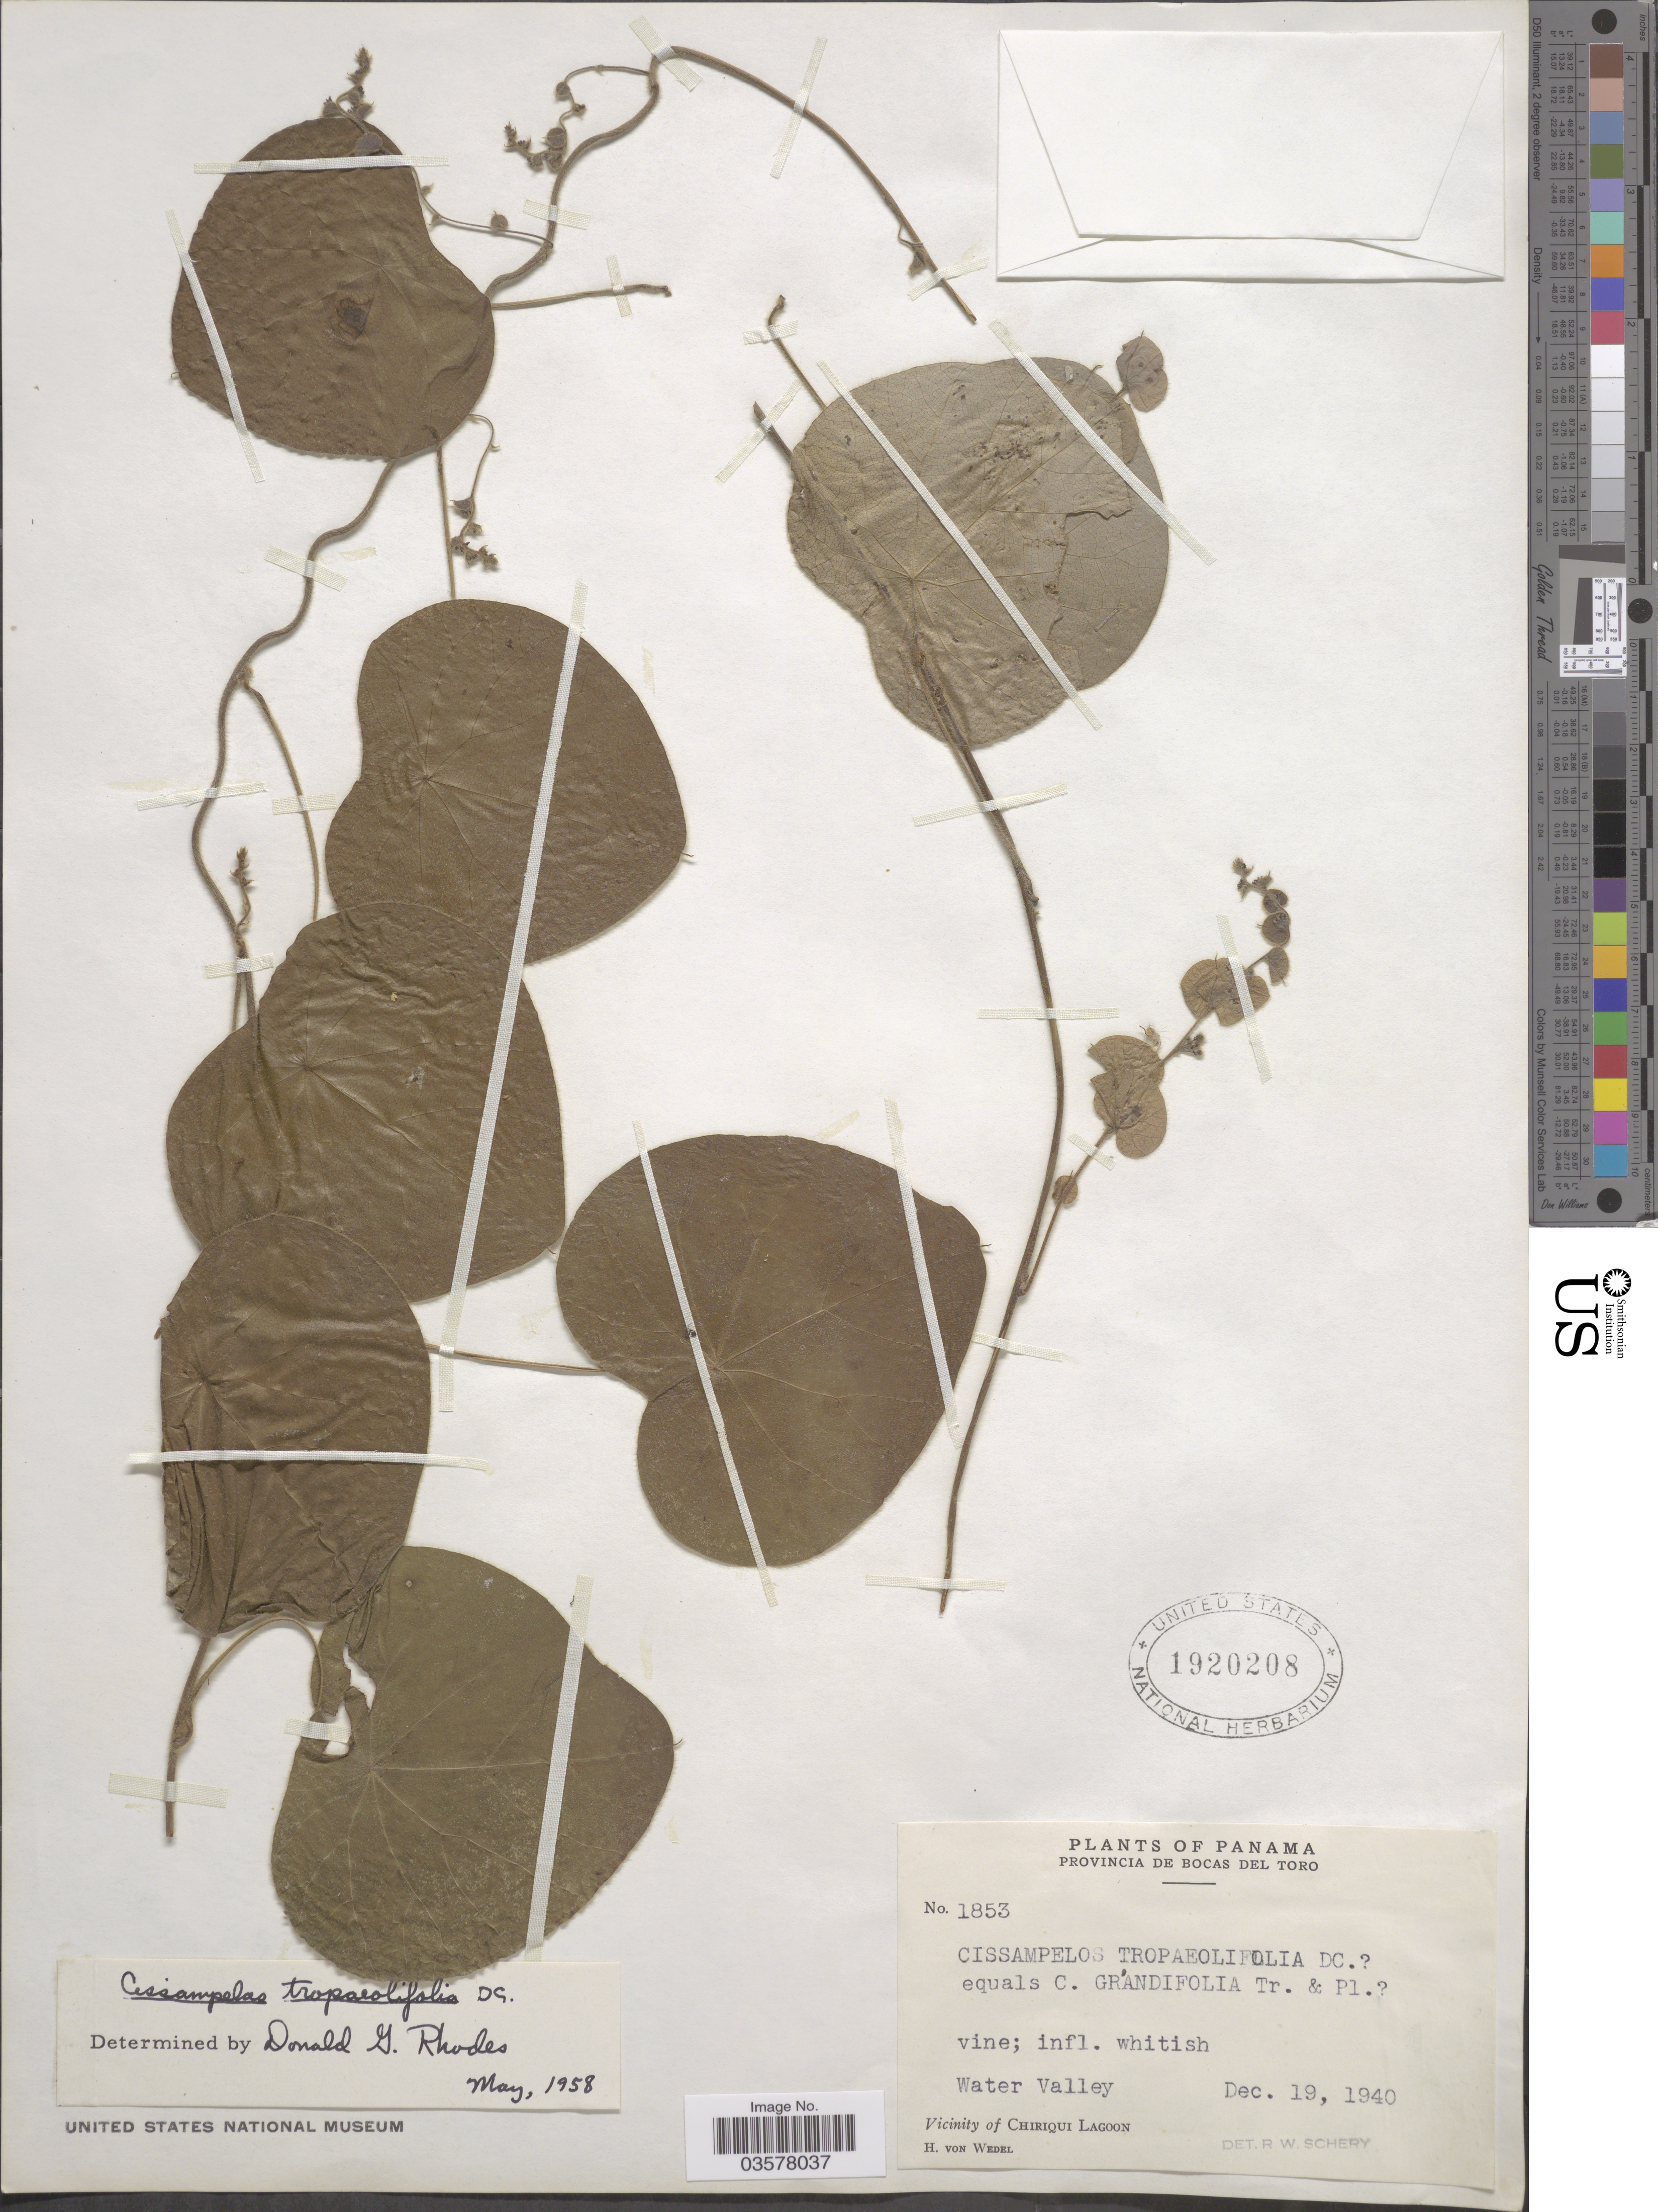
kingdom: Plantae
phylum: Tracheophyta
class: Magnoliopsida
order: Ranunculales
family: Menispermaceae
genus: Cissampelos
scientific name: Cissampelos tropaeolifolia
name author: DC.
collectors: H. von Wedel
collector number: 1853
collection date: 1940-12-19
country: Panama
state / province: Bocas del Toro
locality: Water Valley. Vicinity of Chiriqui Lagoon.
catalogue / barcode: US 1920208